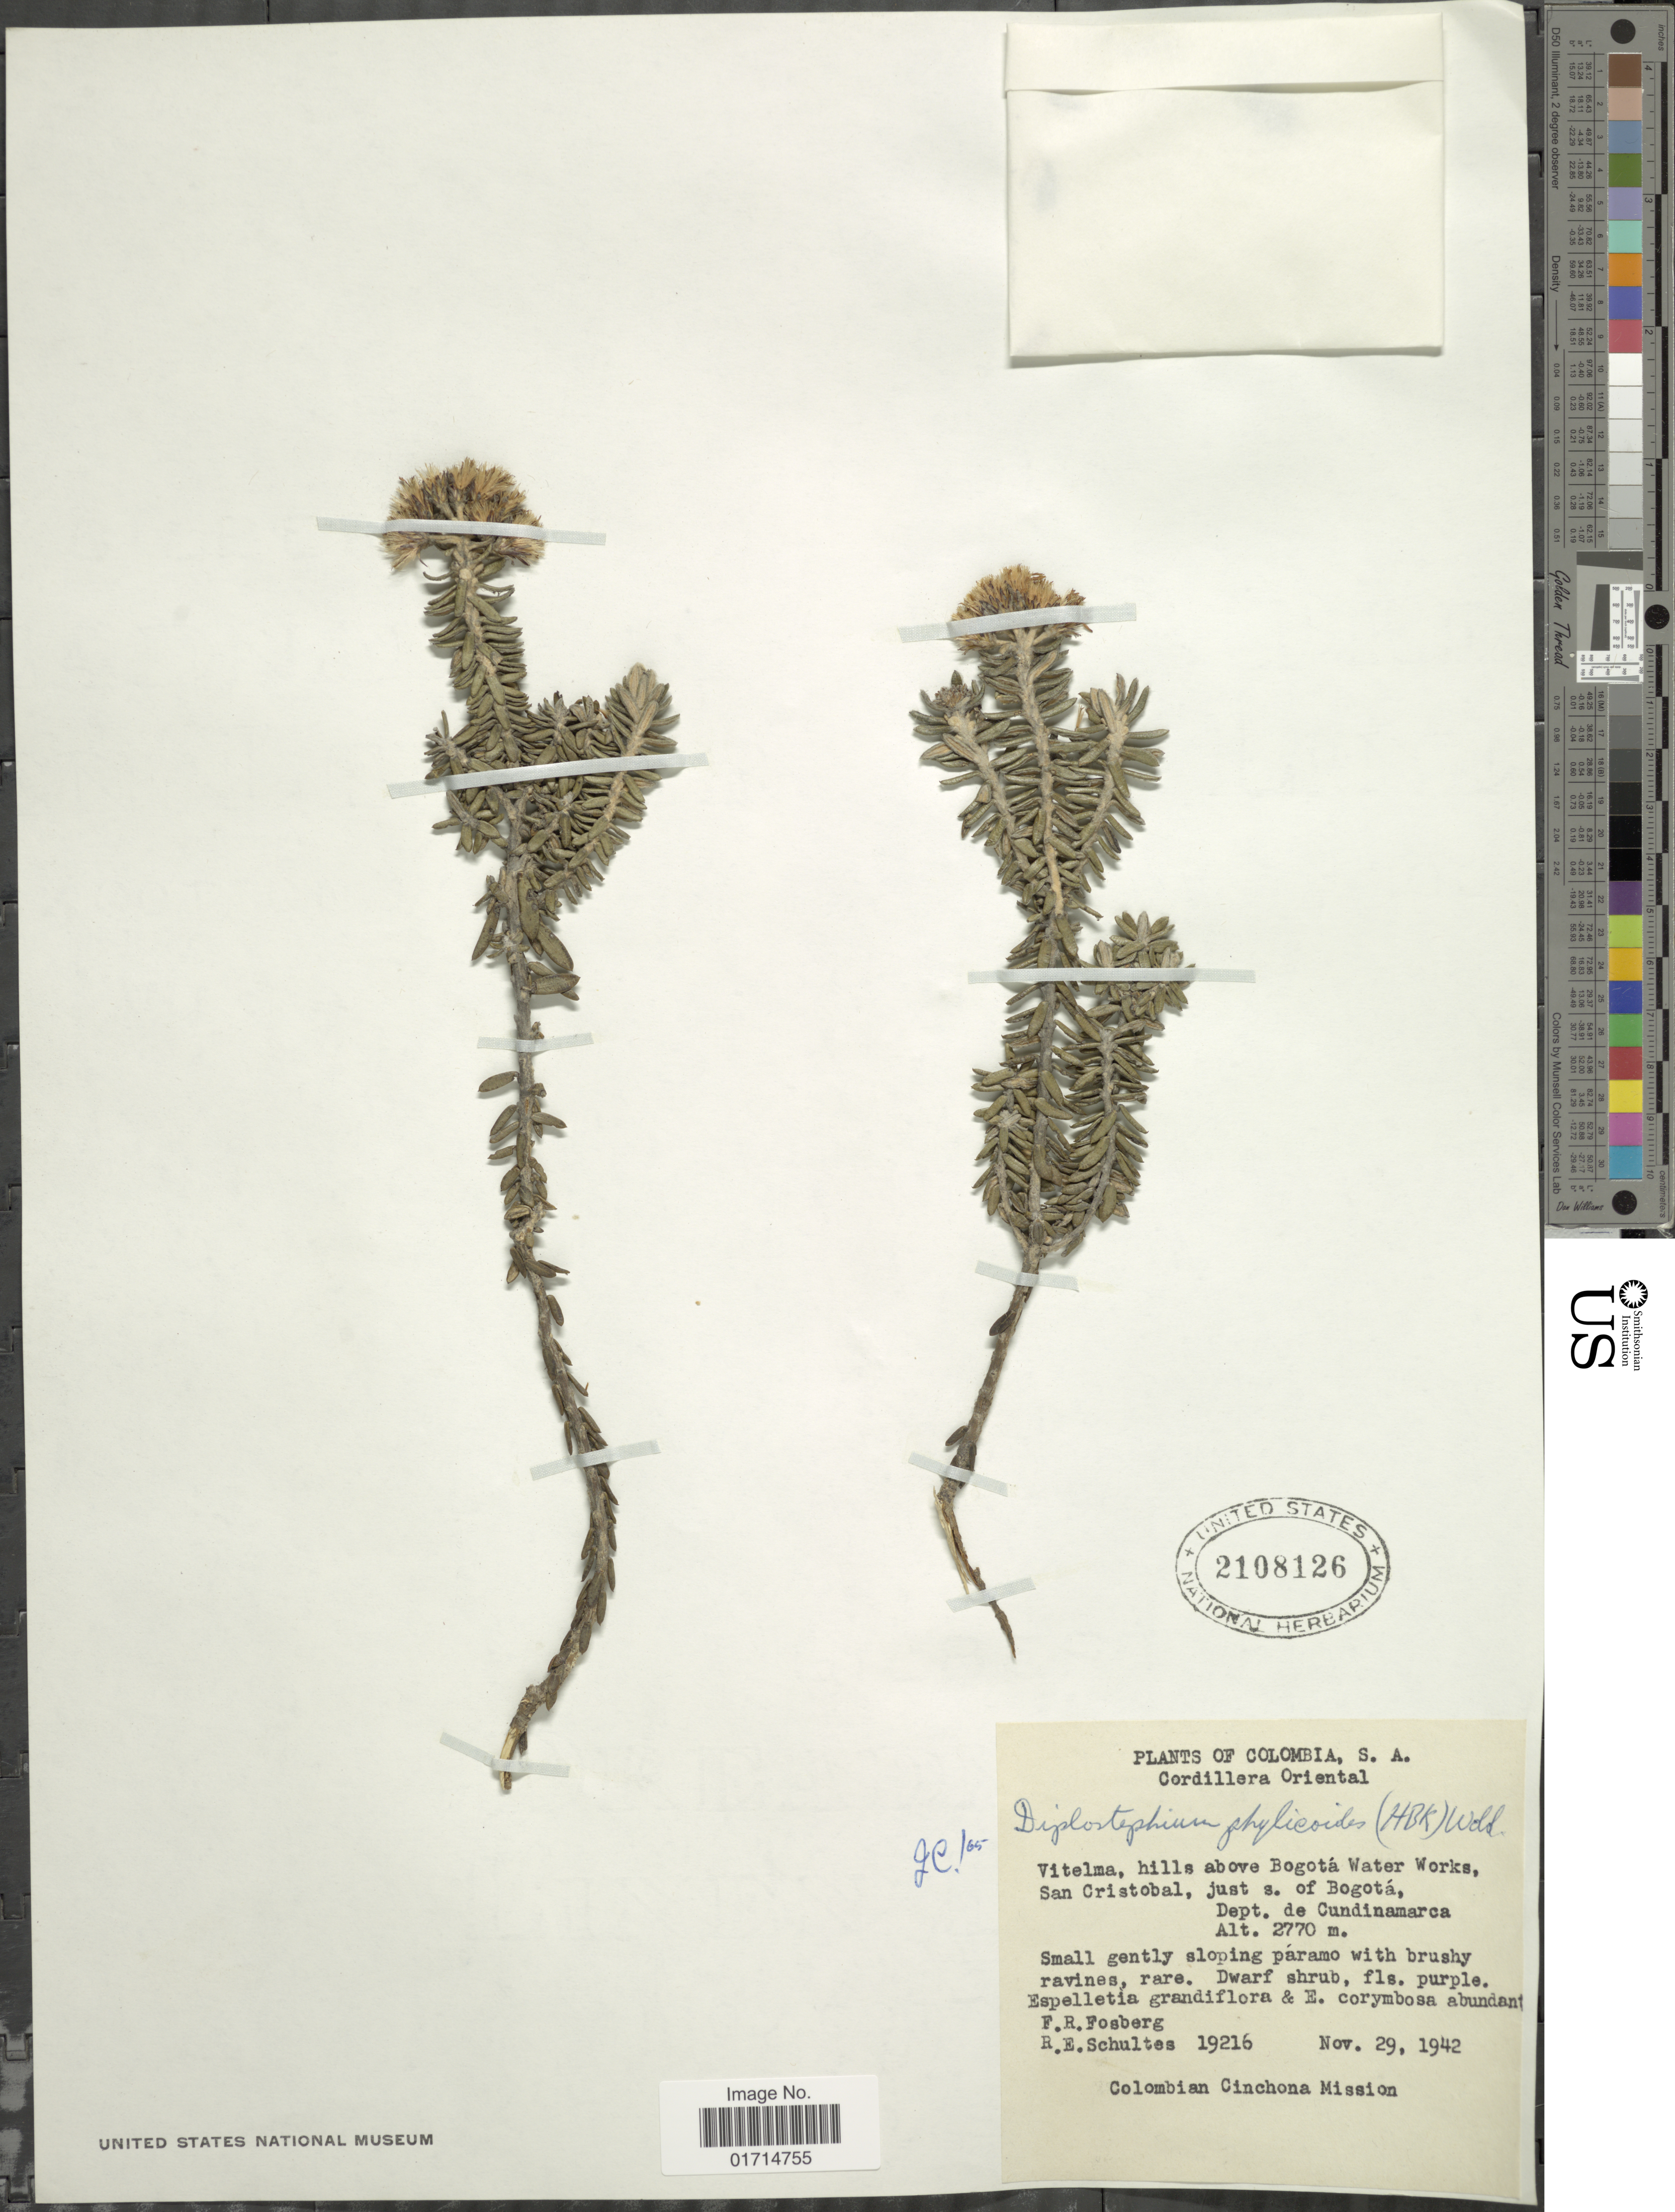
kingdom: Plantae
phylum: Tracheophyta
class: Magnoliopsida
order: Asterales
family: Asteraceae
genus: Diplostephium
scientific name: Diplostephium phylicoides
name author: (Kunth) Wedd.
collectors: F. R. Fosberg & R. E. Schultes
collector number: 19216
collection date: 1942-11-29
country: Colombia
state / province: Cundinamarca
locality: Cordillera Oriental, San Cristobal, just s. of Bogota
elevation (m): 2770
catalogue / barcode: US 2108126